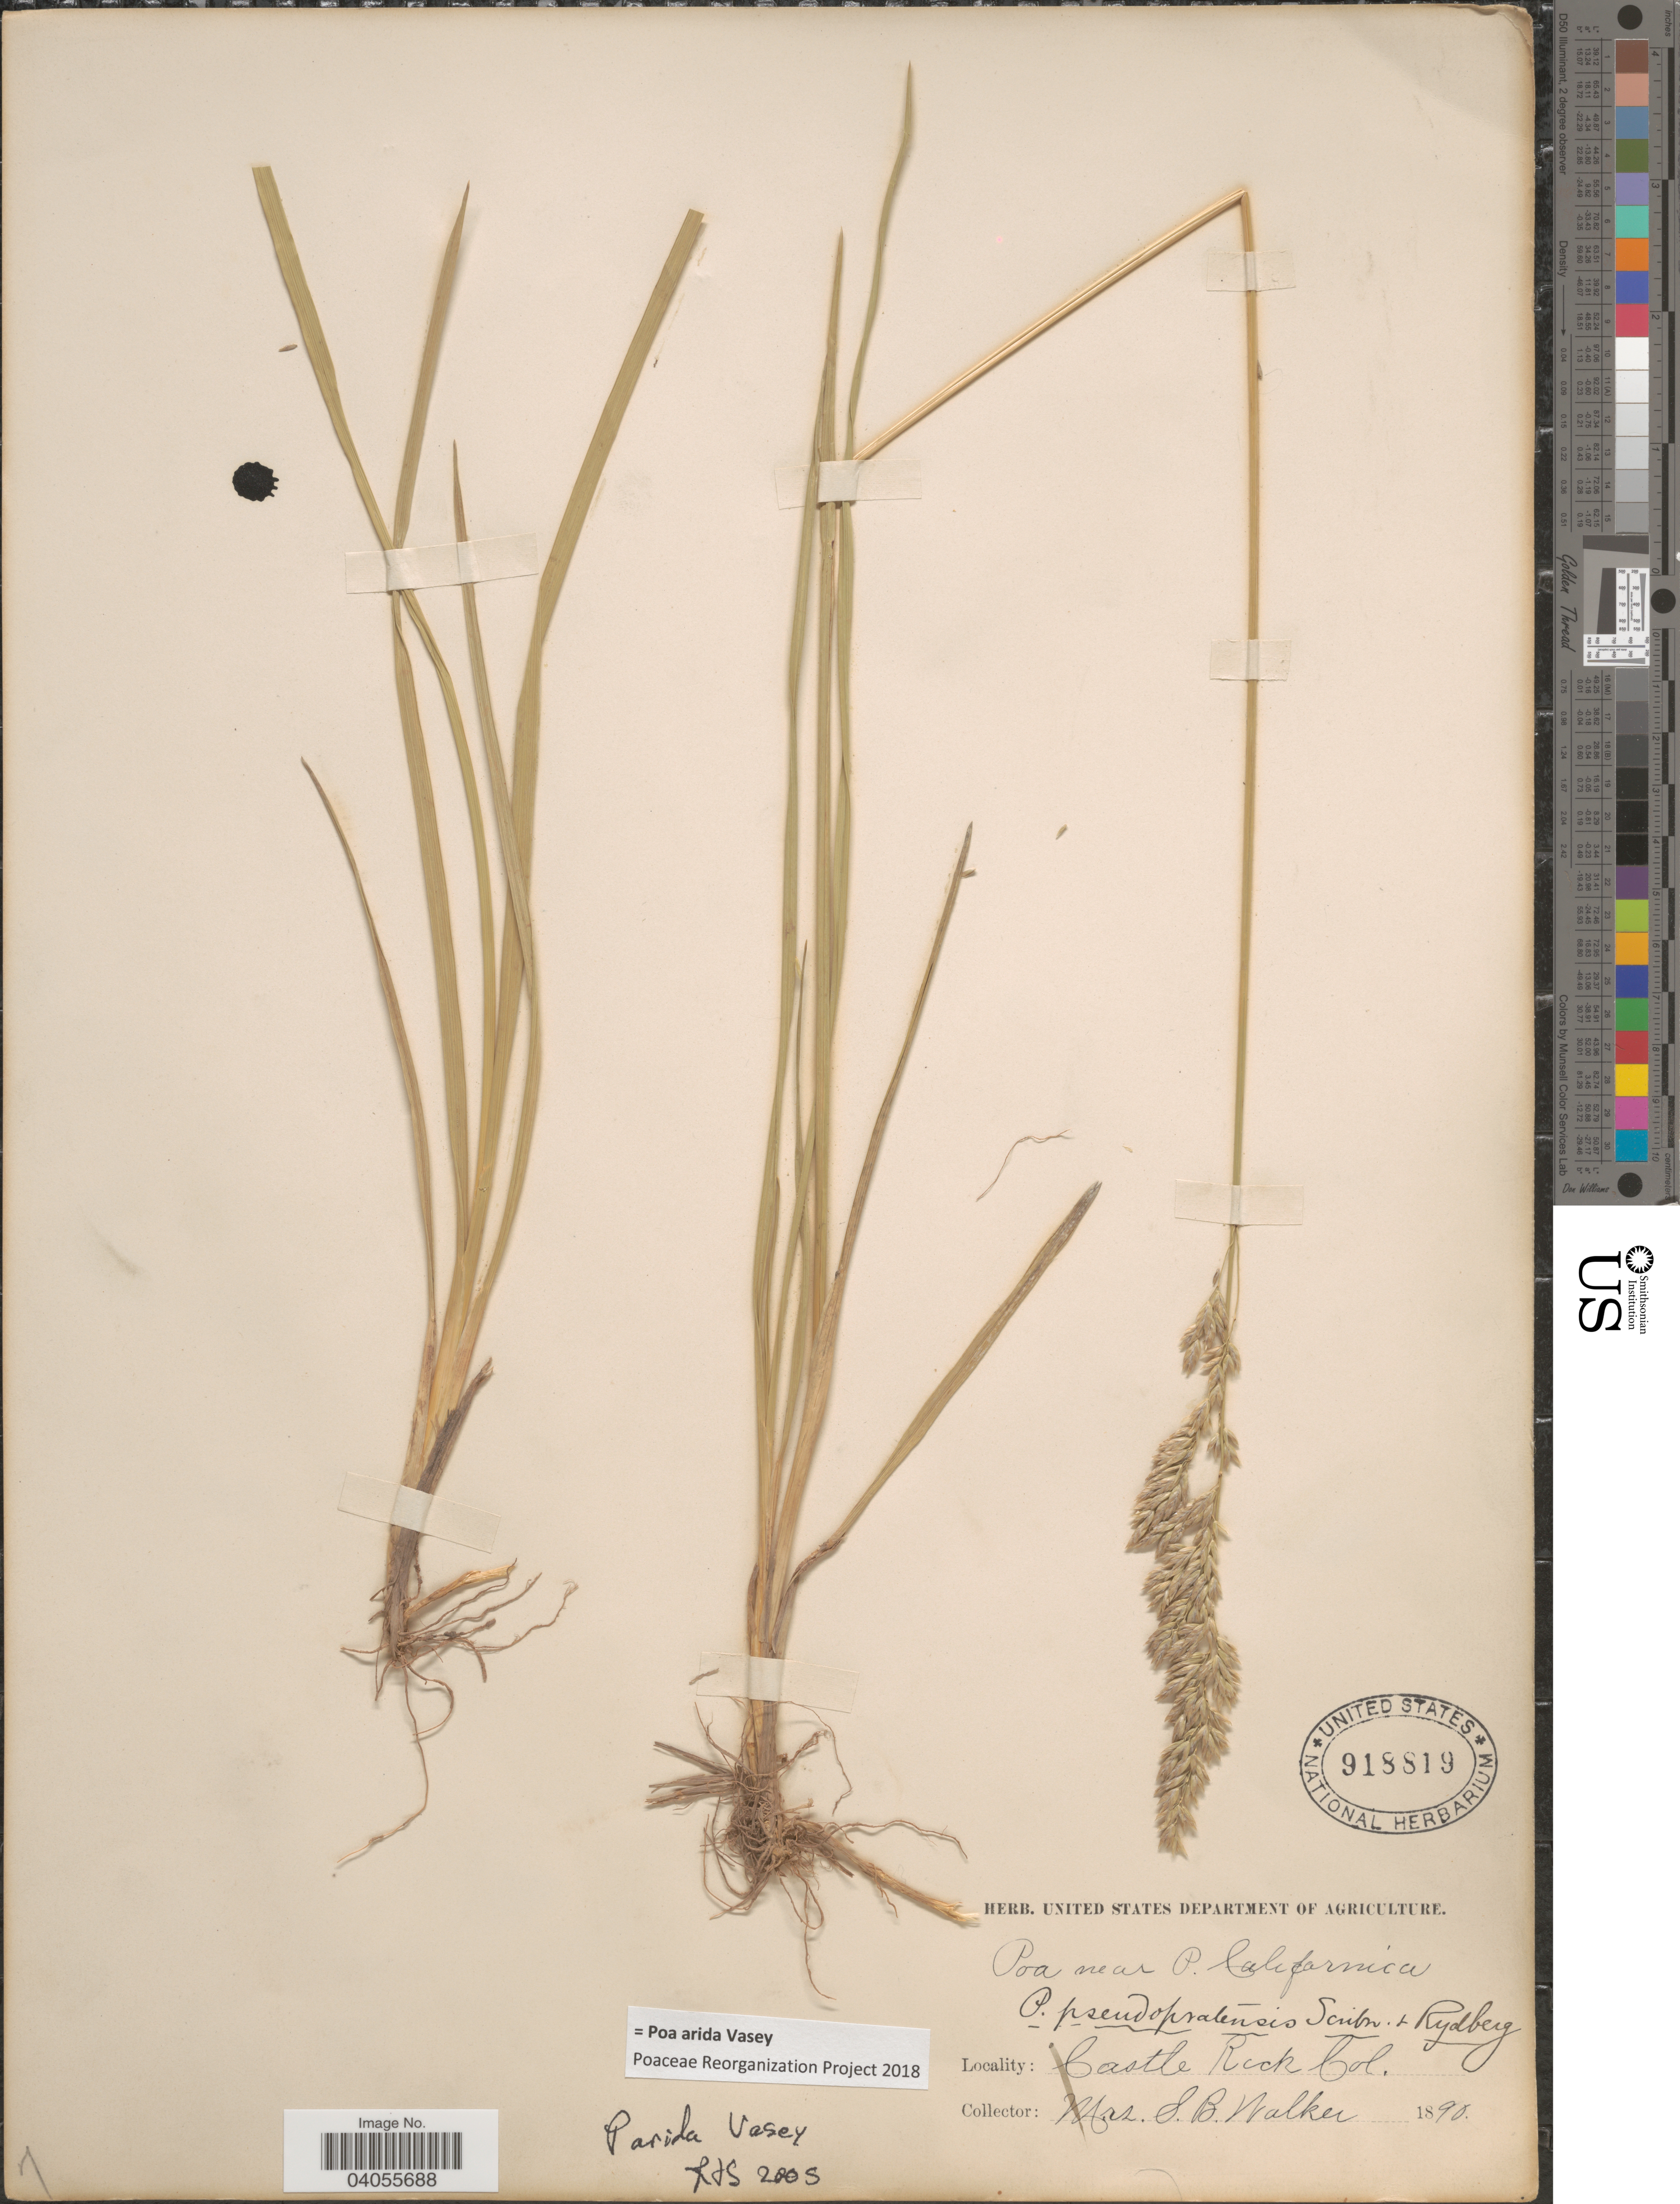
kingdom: Plantae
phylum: Tracheophyta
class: Liliopsida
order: Poales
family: Poaceae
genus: Poa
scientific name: Poa arida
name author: Vasey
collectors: S. Walker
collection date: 1890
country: United States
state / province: Colorado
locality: Castle Rock.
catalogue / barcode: US 918819